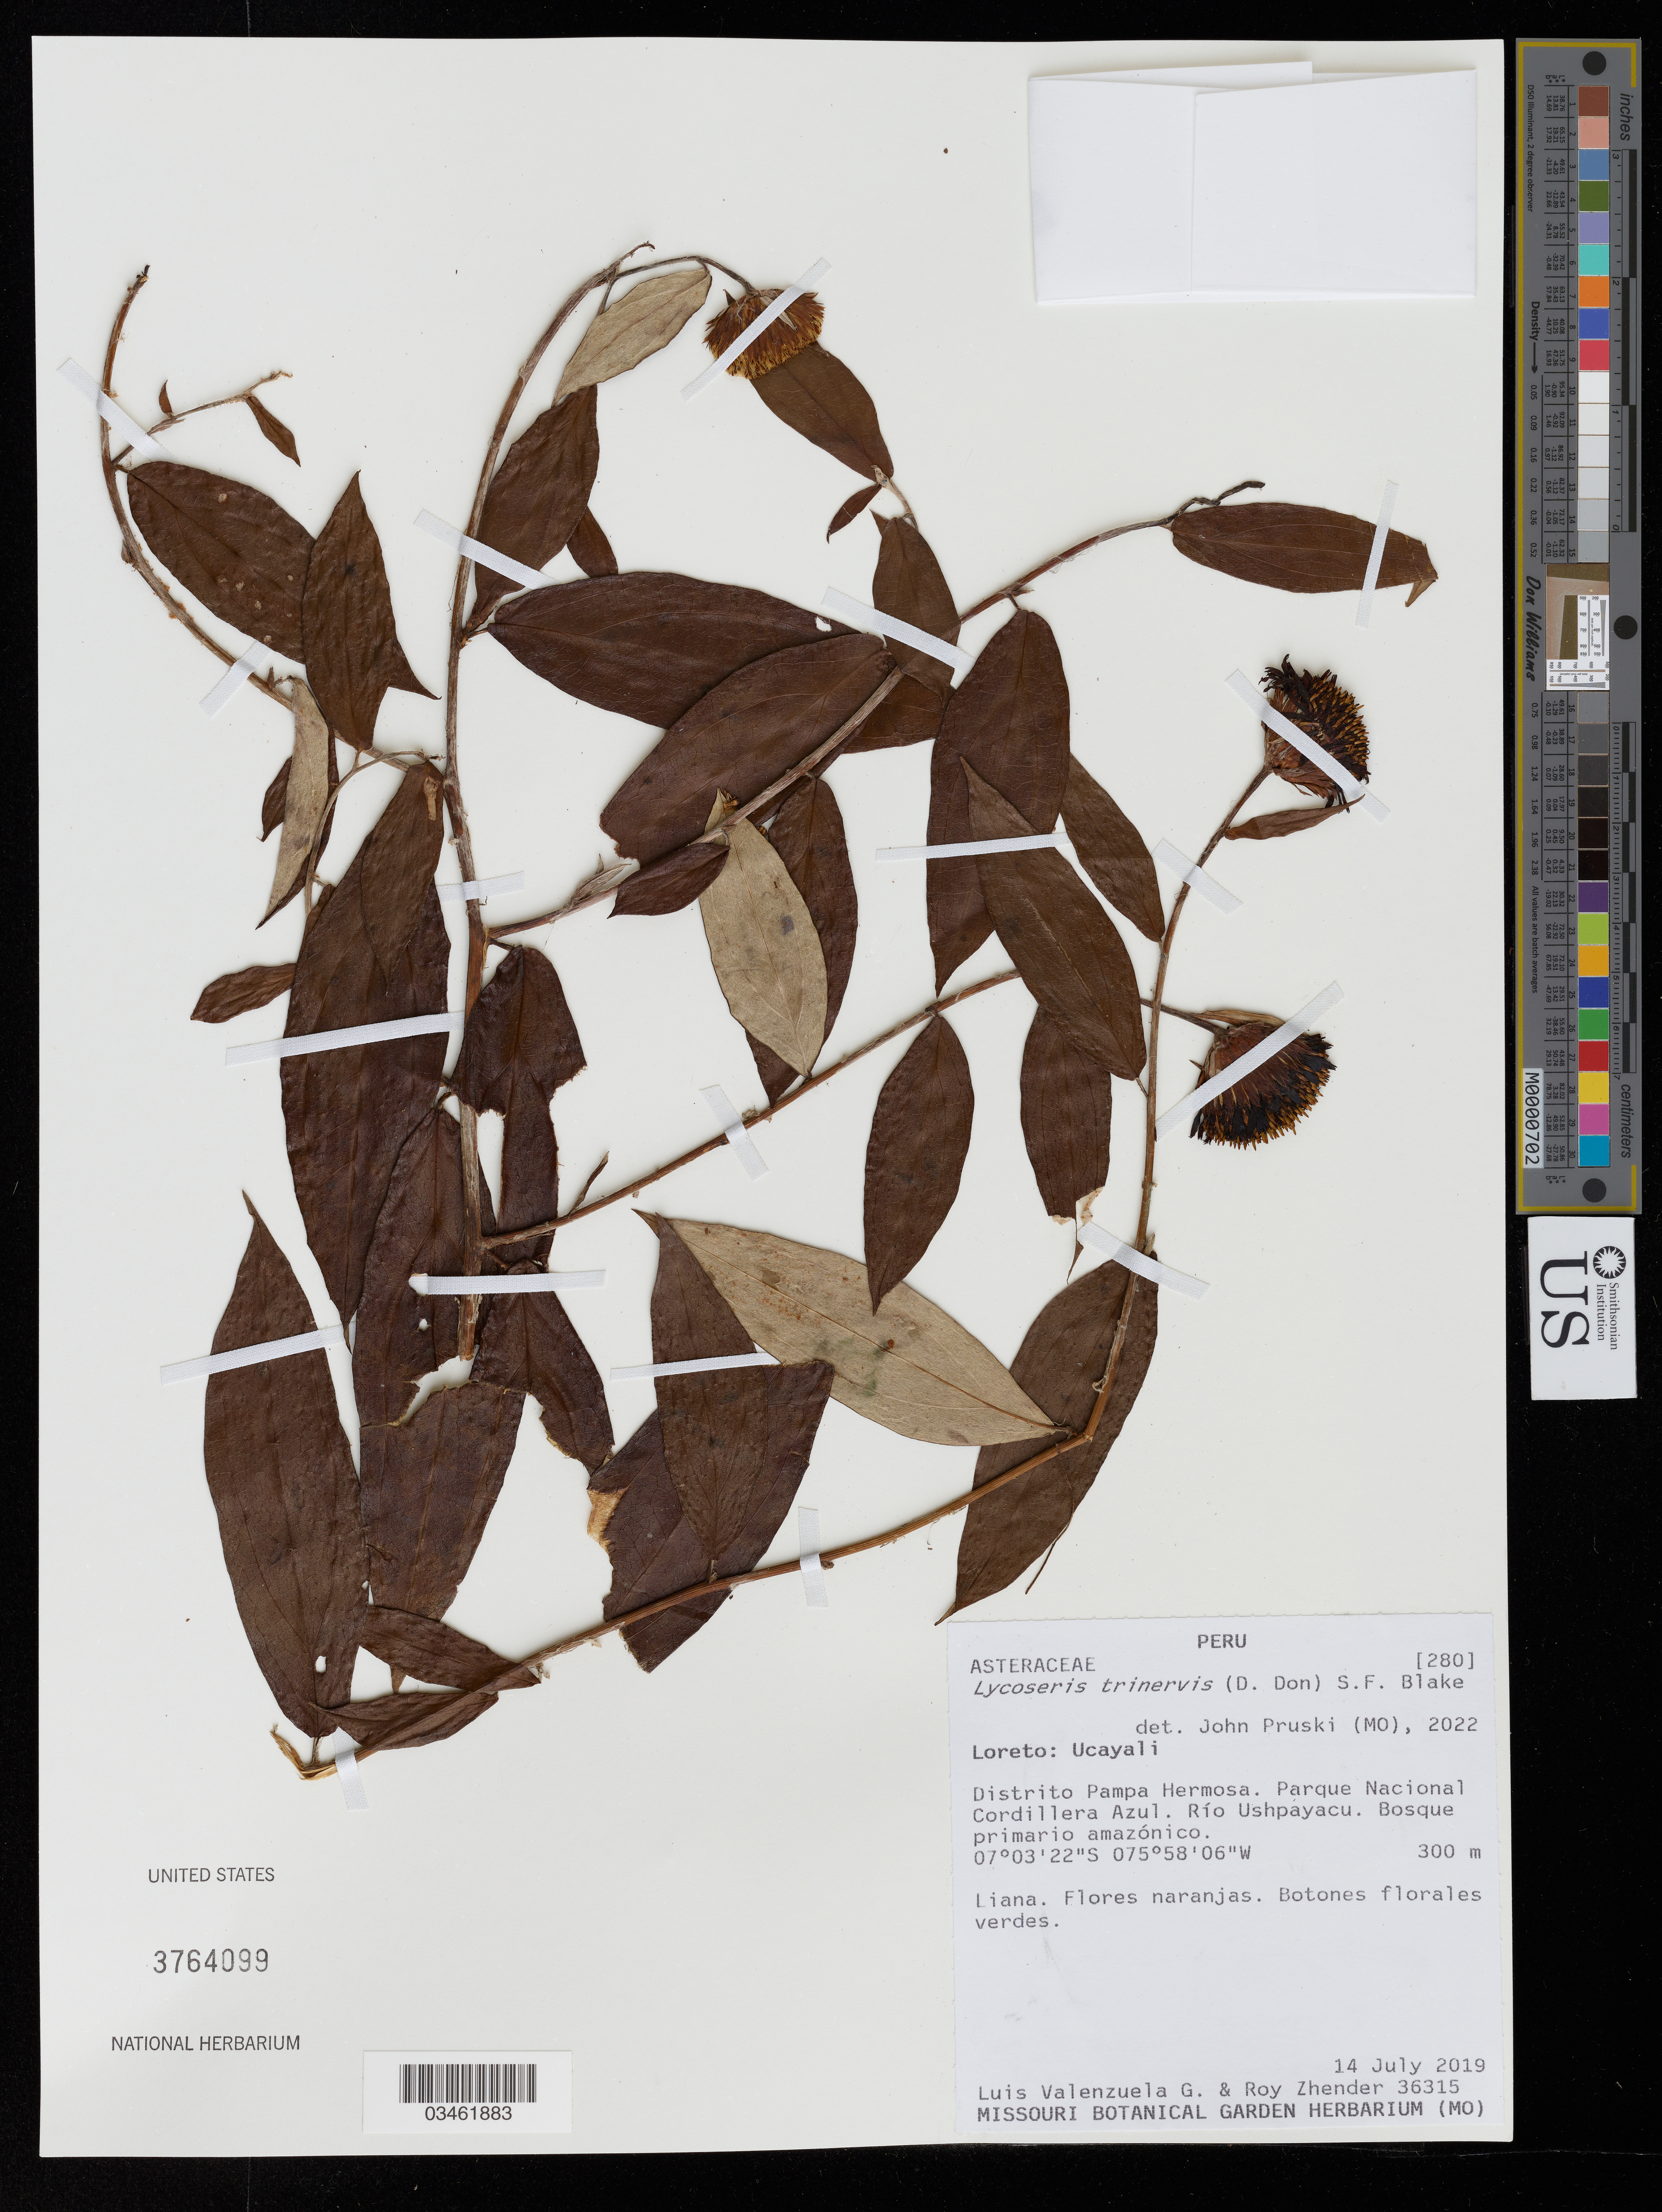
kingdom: Plantae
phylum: Tracheophyta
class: Magnoliopsida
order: Asterales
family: Asteraceae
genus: Lycoseris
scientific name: Lycoseris trinervis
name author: (D. Don) S.F. Blake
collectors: L. Valenzuela & R. Zhender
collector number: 36315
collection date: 2019-07-14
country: Peru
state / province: Loreto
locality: Ucayali. Distrito Pampa Hermosa. Parque Nacional Cordillera Azul. Río Ushpayacu.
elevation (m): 300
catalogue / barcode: US 3764099